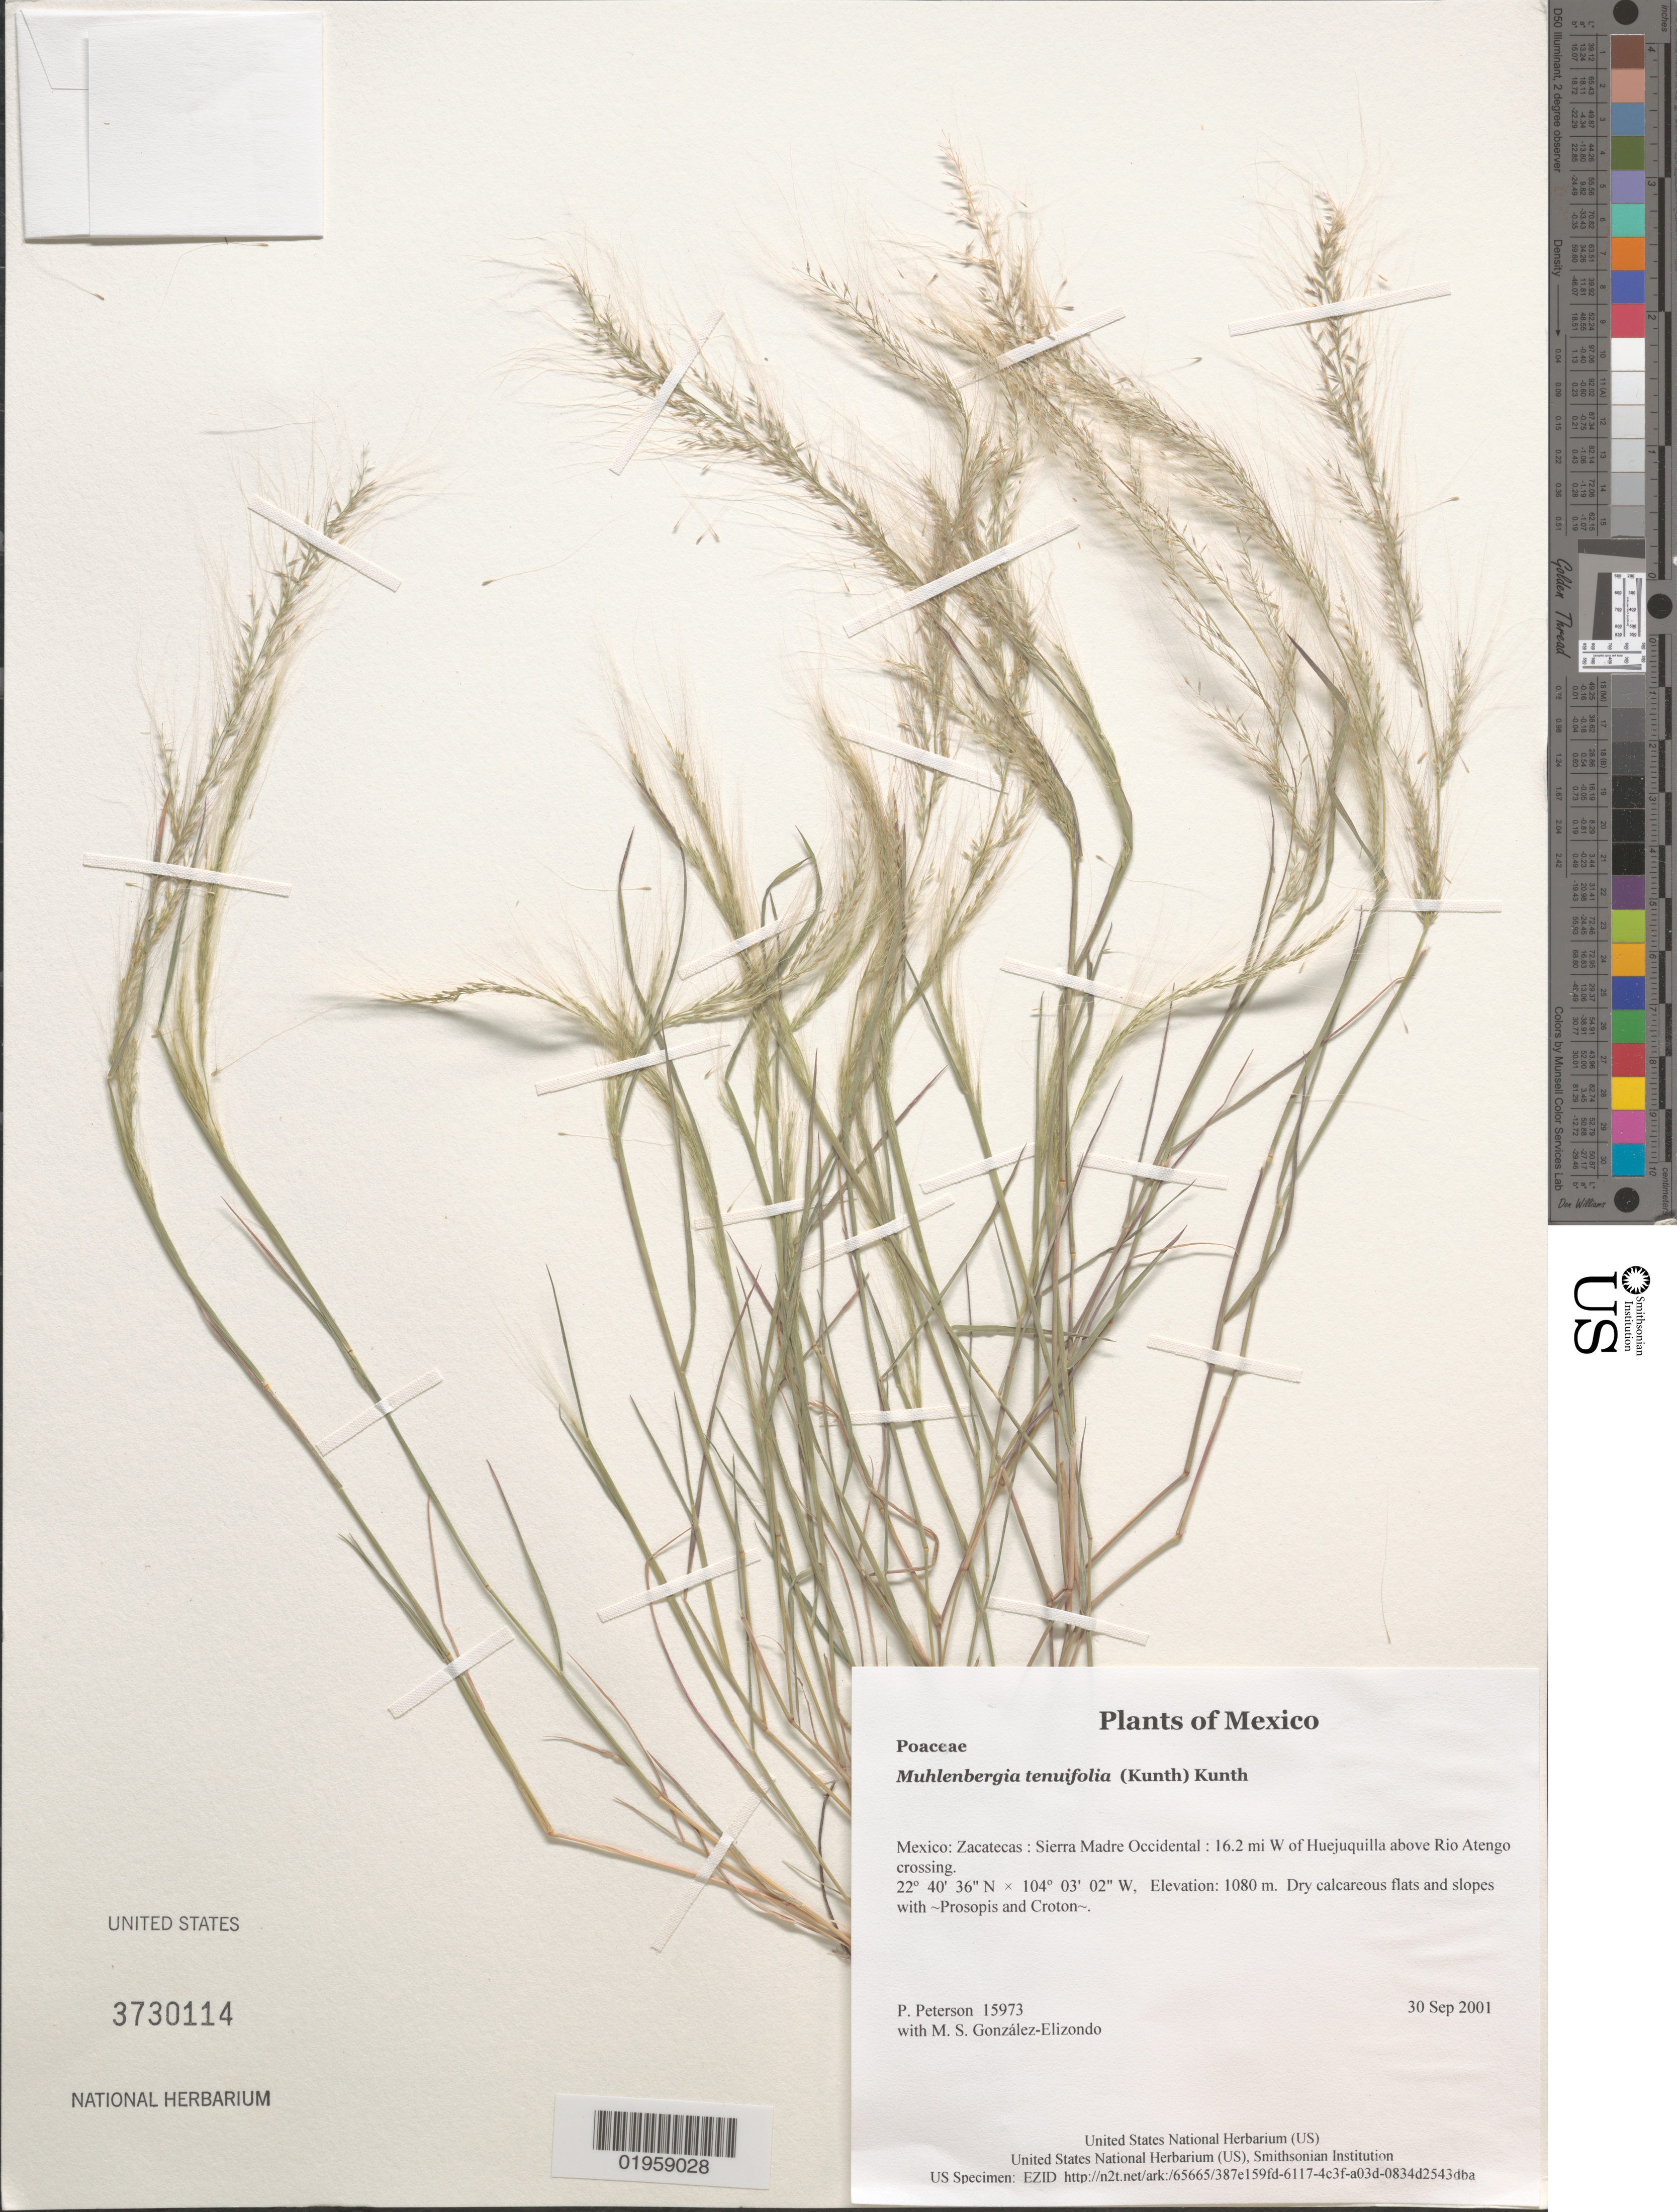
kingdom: Plantae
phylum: Tracheophyta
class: Liliopsida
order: Poales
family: Poaceae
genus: Muhlenbergia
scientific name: Muhlenbergia tenuifolia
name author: (Kunth) Kunth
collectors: P. M. Peterson & M. S. González-Elizondo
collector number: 15973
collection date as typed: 30 Sep 2001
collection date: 2001-09-30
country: Mexico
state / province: Zacatecas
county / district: Sierra Madre Occidental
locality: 16.2 mi W of Huejuquilla above Rio Atengo crossing.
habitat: Dry calcareous flats and slopes with ~Prosopis and Croton~.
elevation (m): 1080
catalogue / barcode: US 3730114